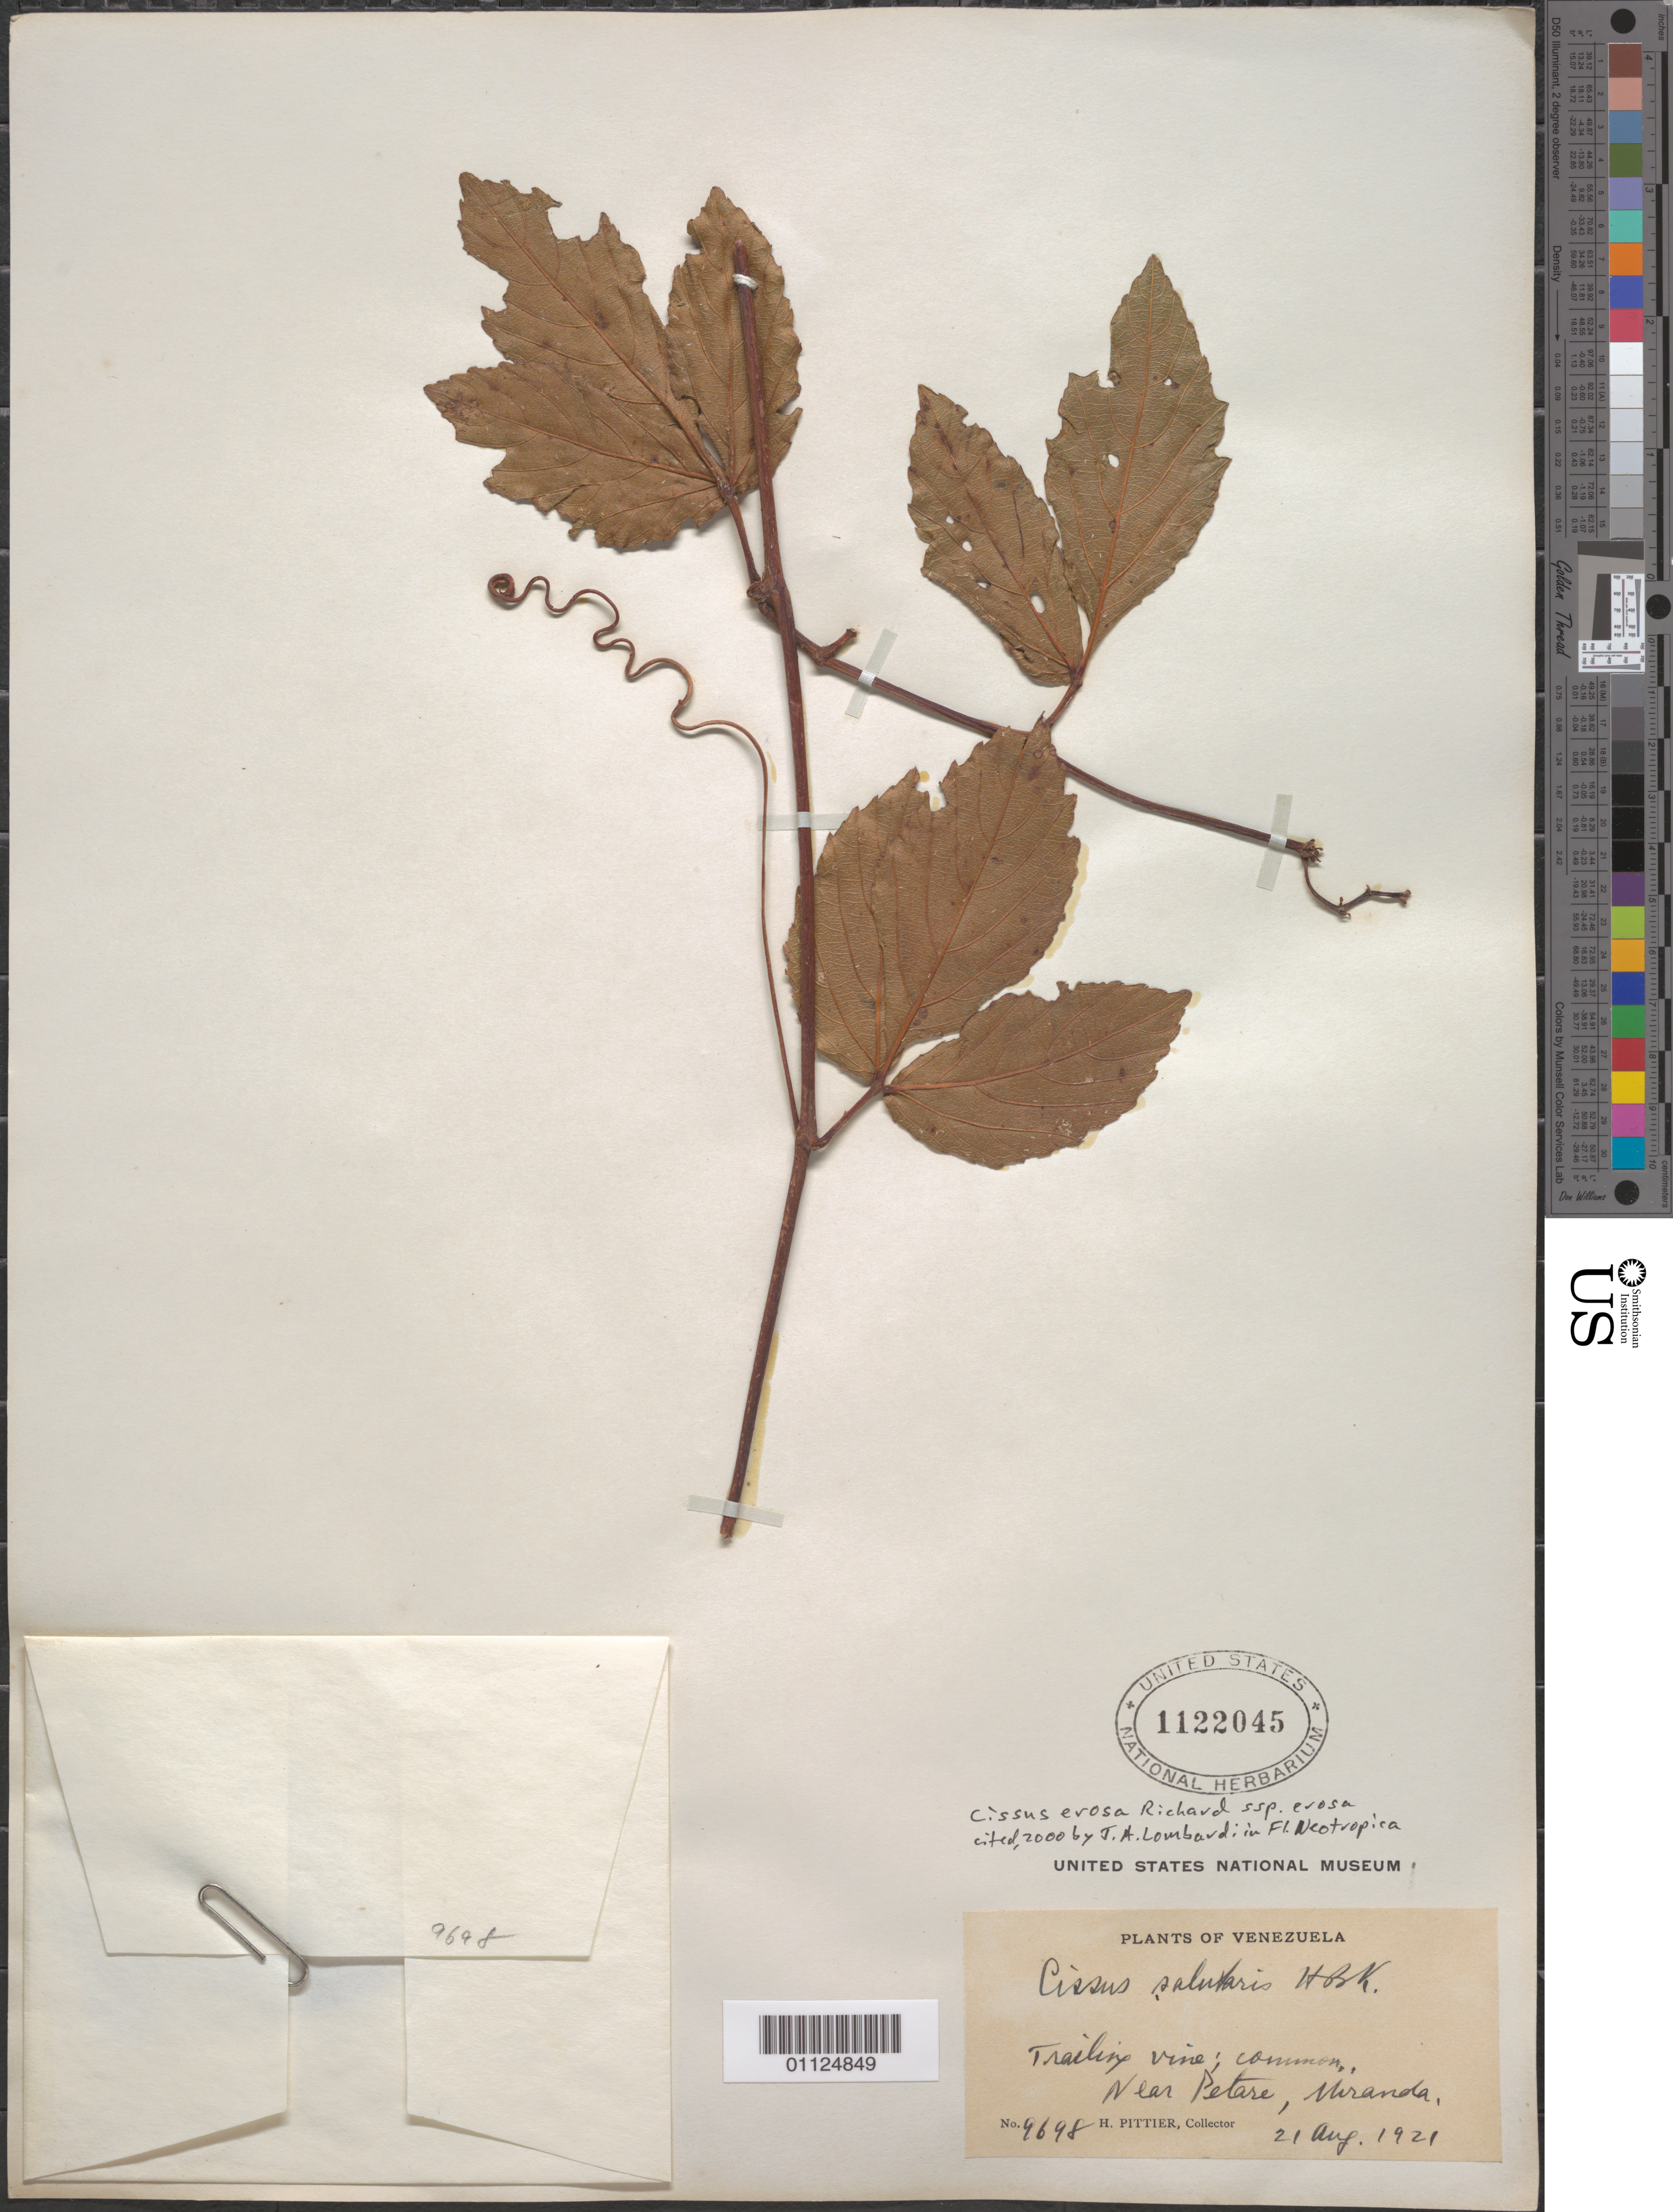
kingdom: Plantae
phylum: Tracheophyta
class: Magnoliopsida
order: Vitales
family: Vitaceae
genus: Cissus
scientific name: Cissus erosa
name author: Rich.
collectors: H. F. Pittier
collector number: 4698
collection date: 1921-08-21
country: Venezuela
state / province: Miranda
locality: Near Petare.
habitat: Trailing vine, common.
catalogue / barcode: US 1122045